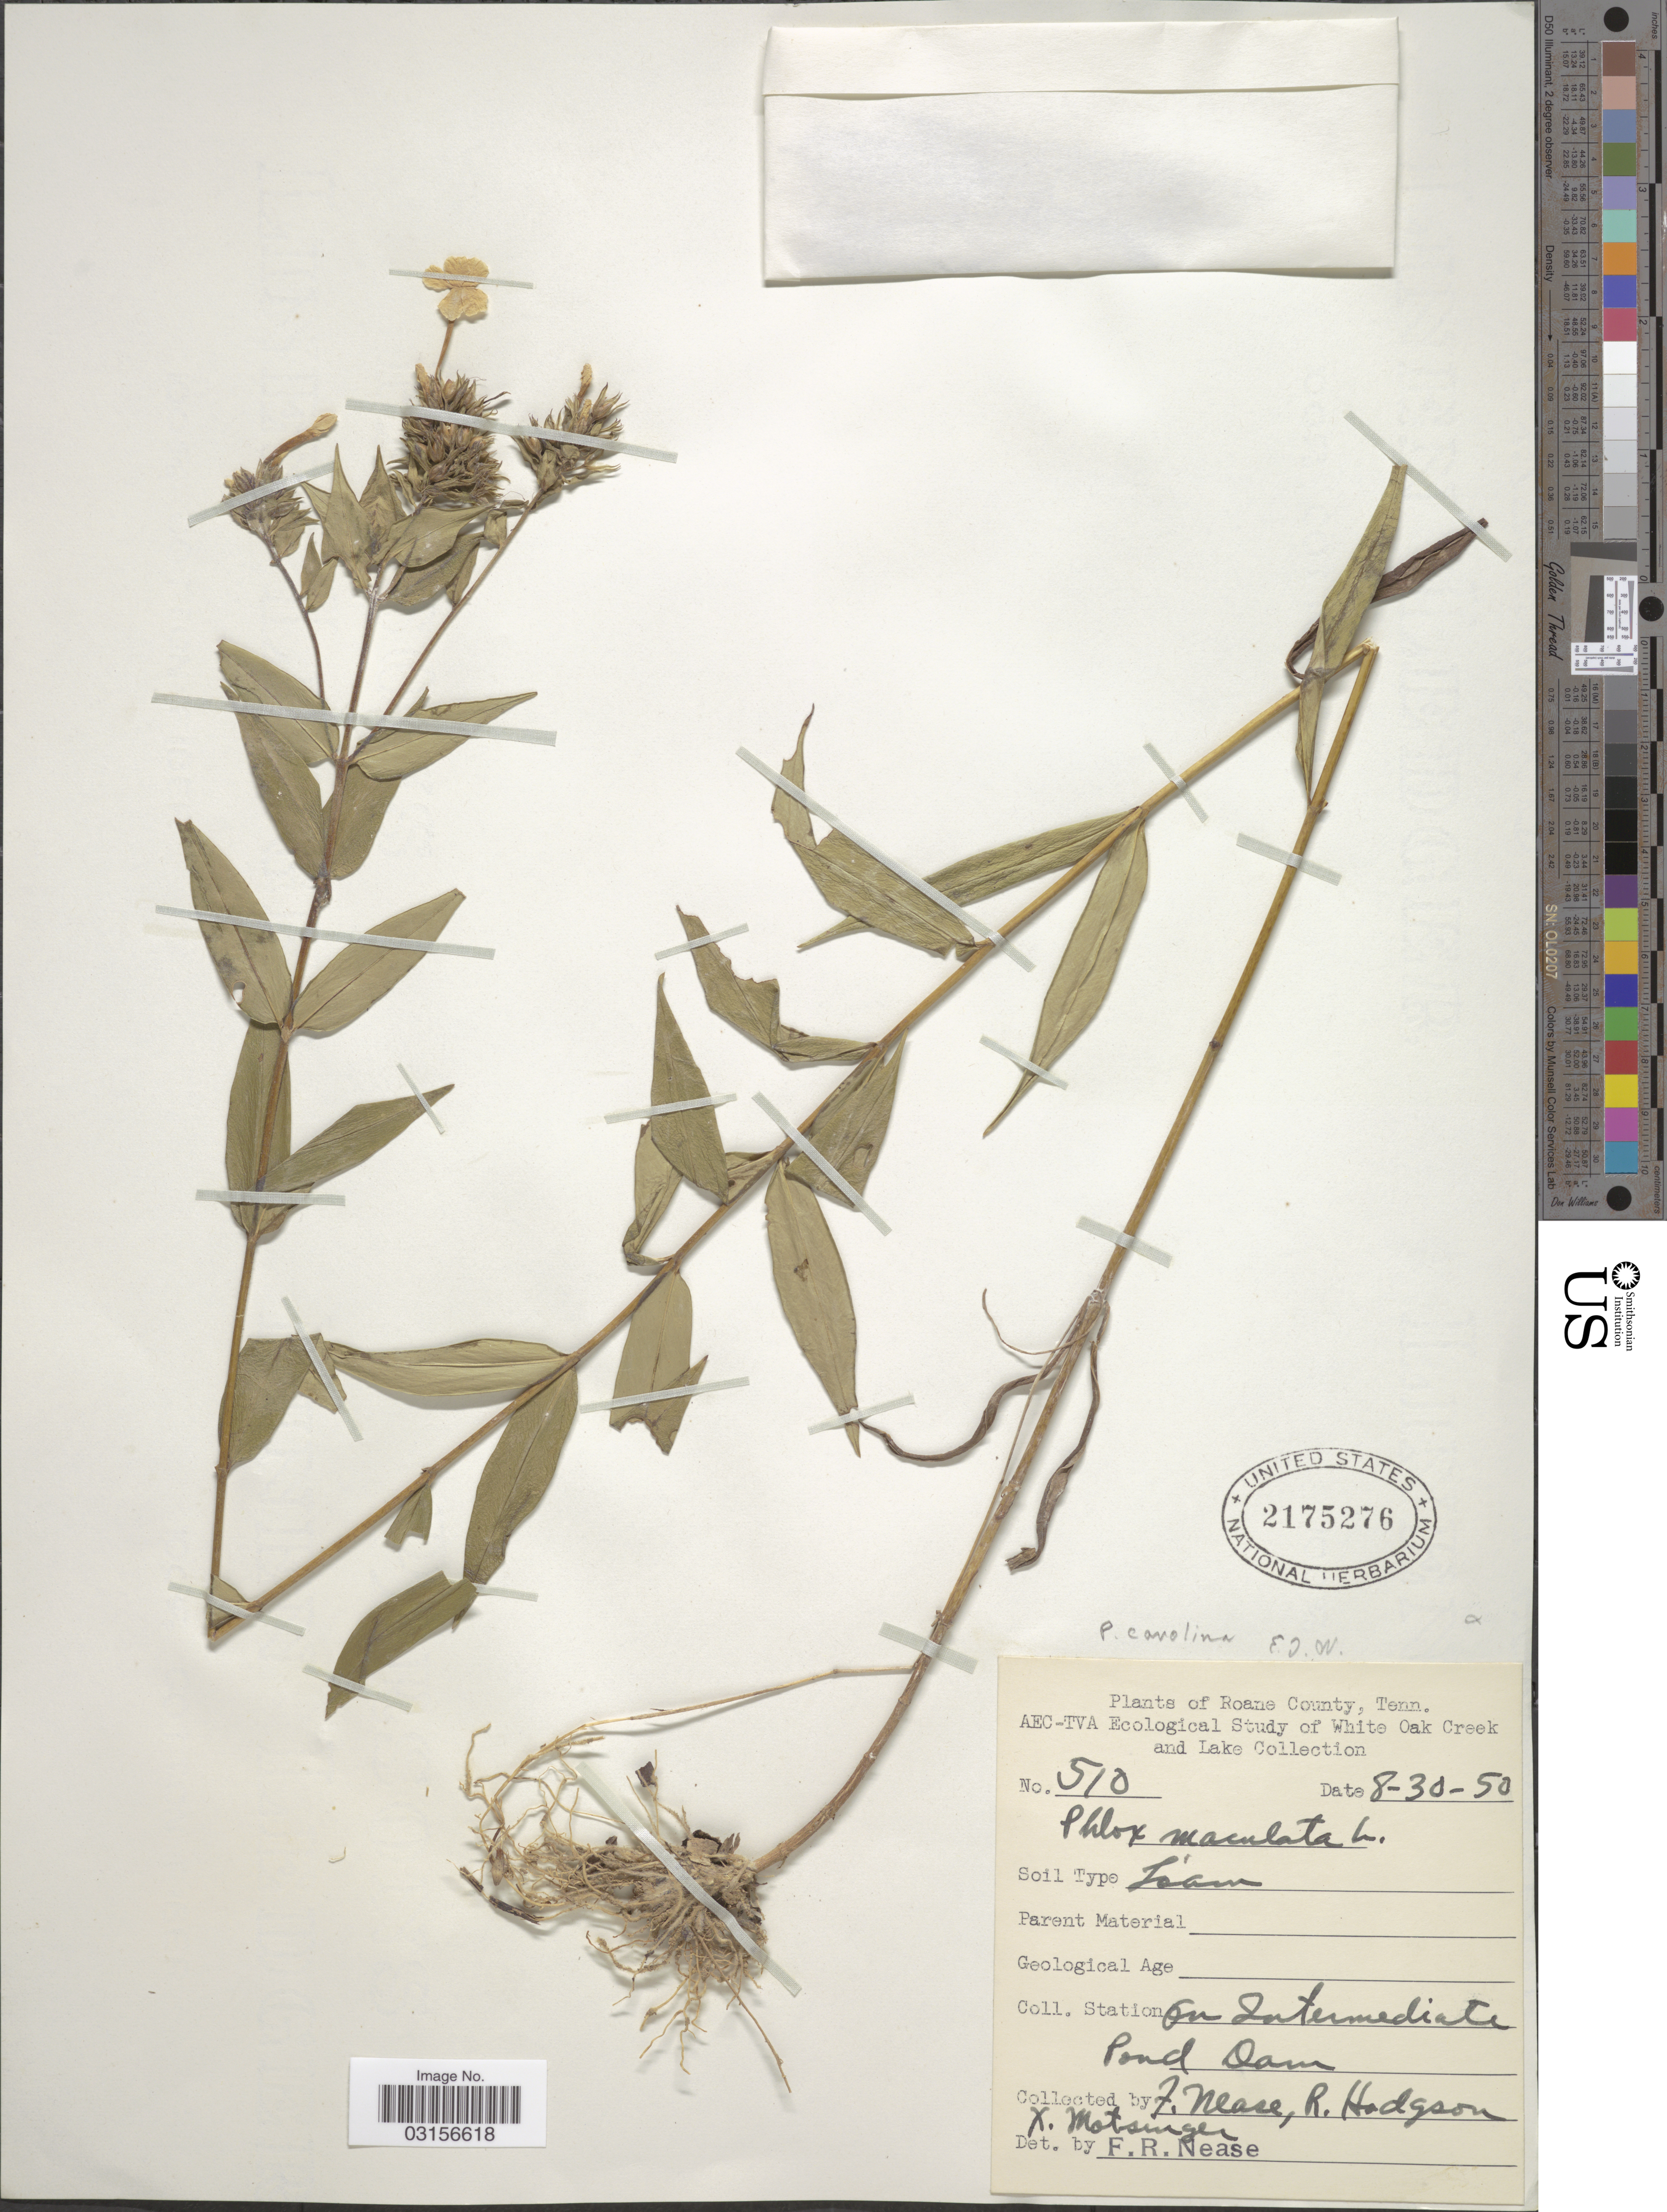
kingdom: Plantae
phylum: Tracheophyta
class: Magnoliopsida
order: Ericales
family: Polemoniaceae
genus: Phlox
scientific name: Phlox carolina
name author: L.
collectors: F. Nease, R. Hodgson & X. Motsinger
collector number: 510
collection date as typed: Transcribed d/m/y: 30/8/50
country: United States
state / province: Tennessee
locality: Roane County, Tenn. White Oak Creek and Lake. On Intermediate Pond Dam.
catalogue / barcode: US 2175276